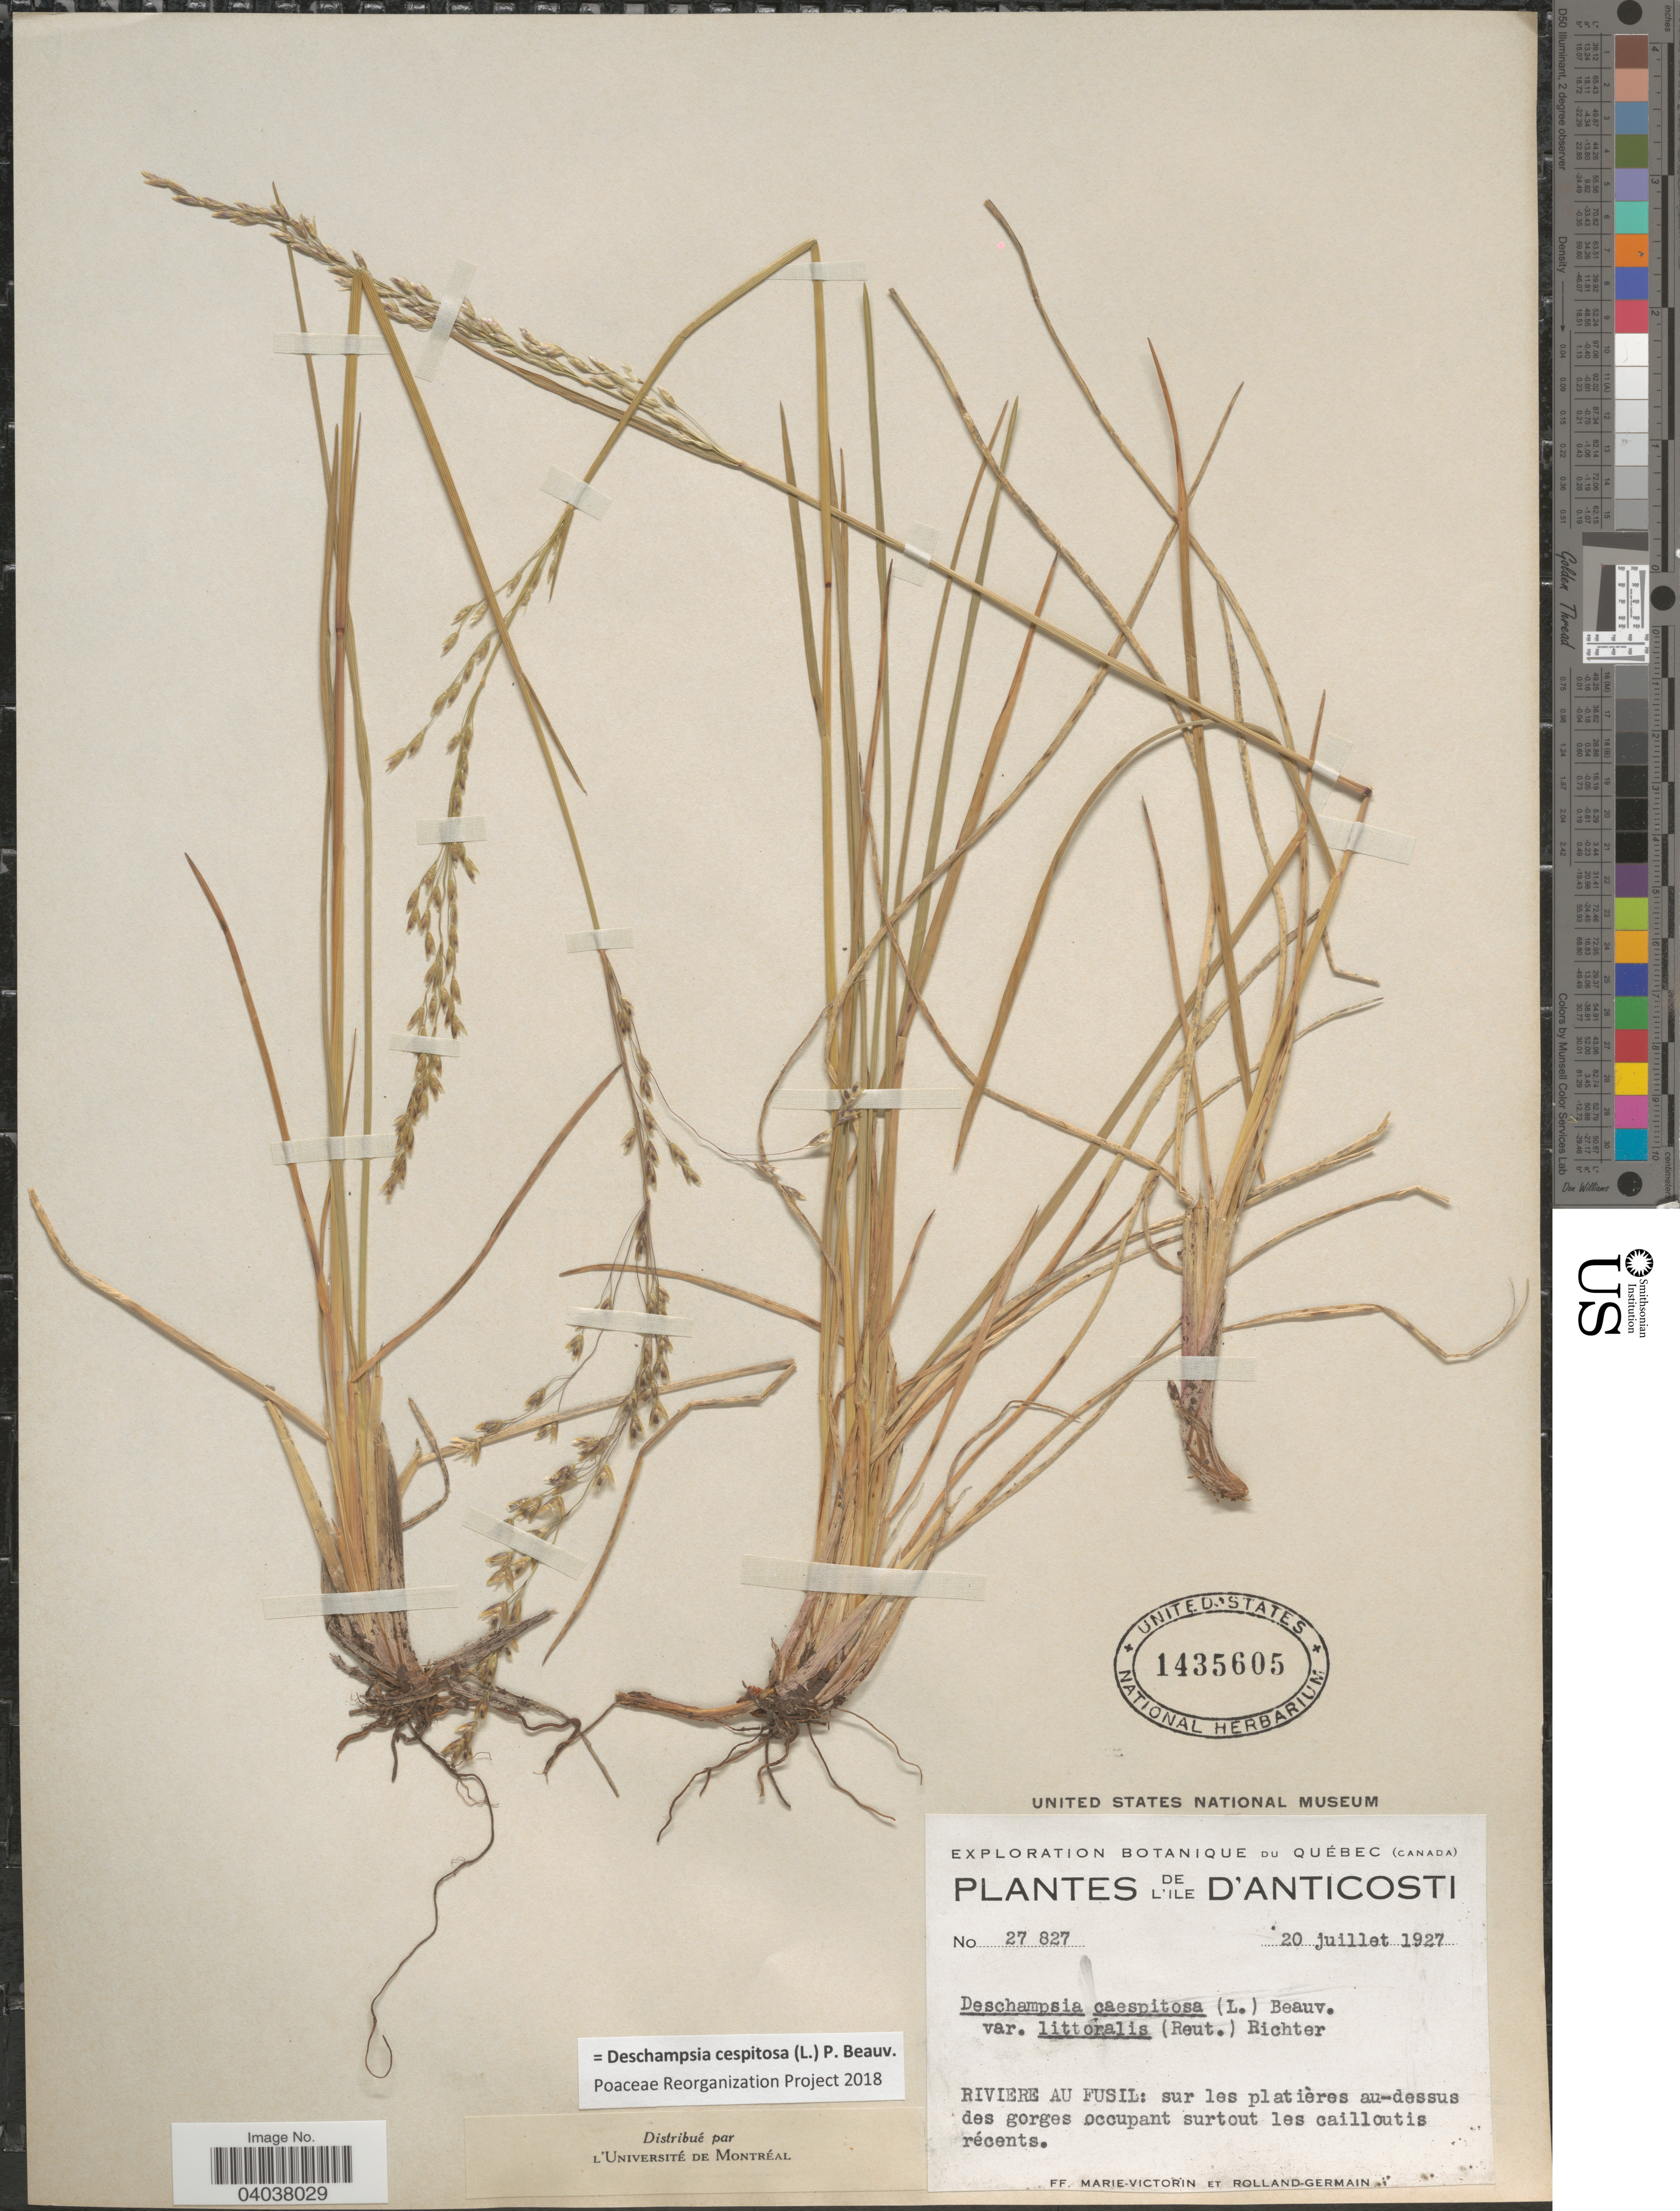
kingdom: Plantae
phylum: Tracheophyta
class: Liliopsida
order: Poales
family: Poaceae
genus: Deschampsia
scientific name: Deschampsia cespitosa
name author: (L.) P. Beauv.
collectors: F. Marie-Victorin & Rolland-Germain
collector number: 27827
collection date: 1927-07-20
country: Canada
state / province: Quebec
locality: L'Ile D'Anticosti. Riviere Au Fusil.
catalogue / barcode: US 1435605